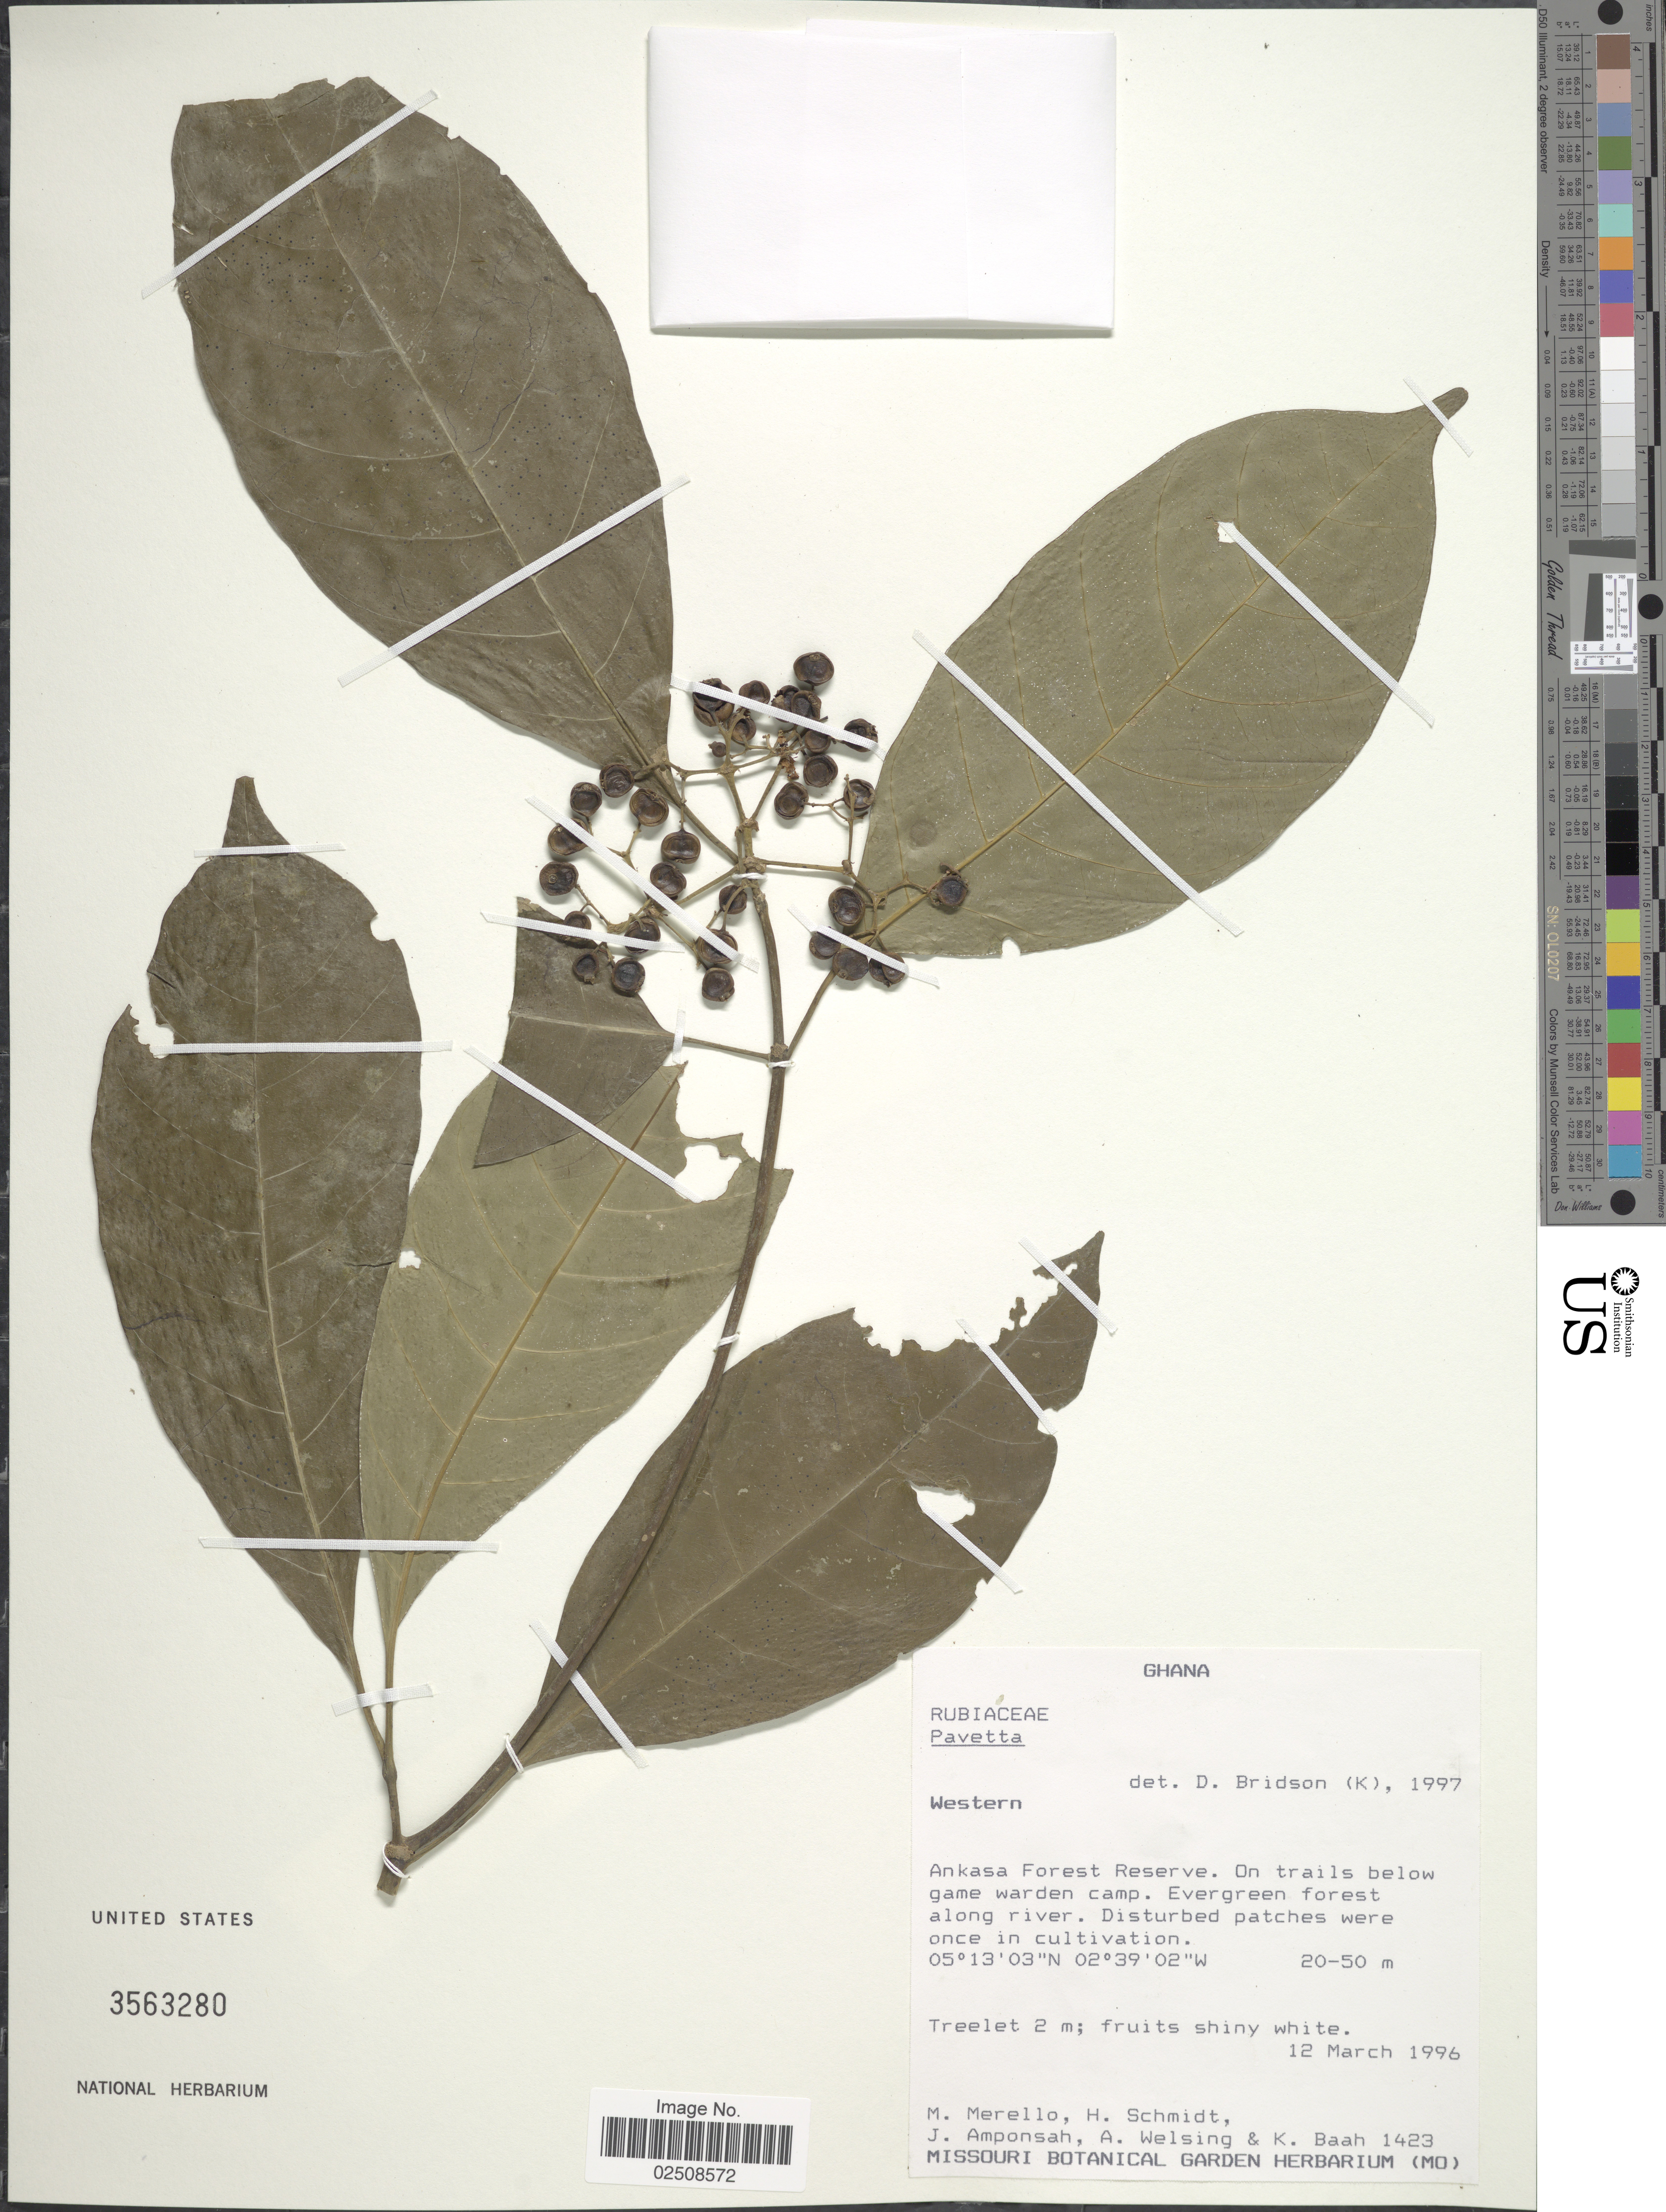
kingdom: Plantae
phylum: Tracheophyta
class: Magnoliopsida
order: Gentianales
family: Rubiaceae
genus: Pavetta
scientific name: Pavetta sp.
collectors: M. Merello, H. Schmidt, J. Amponsah, A. Welsing & K. Baah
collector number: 1423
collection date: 1996-03-12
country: Ghana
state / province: Western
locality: Western. Ankasa Forest Reserve. On trails below game warden camp.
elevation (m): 20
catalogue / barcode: US 3563280